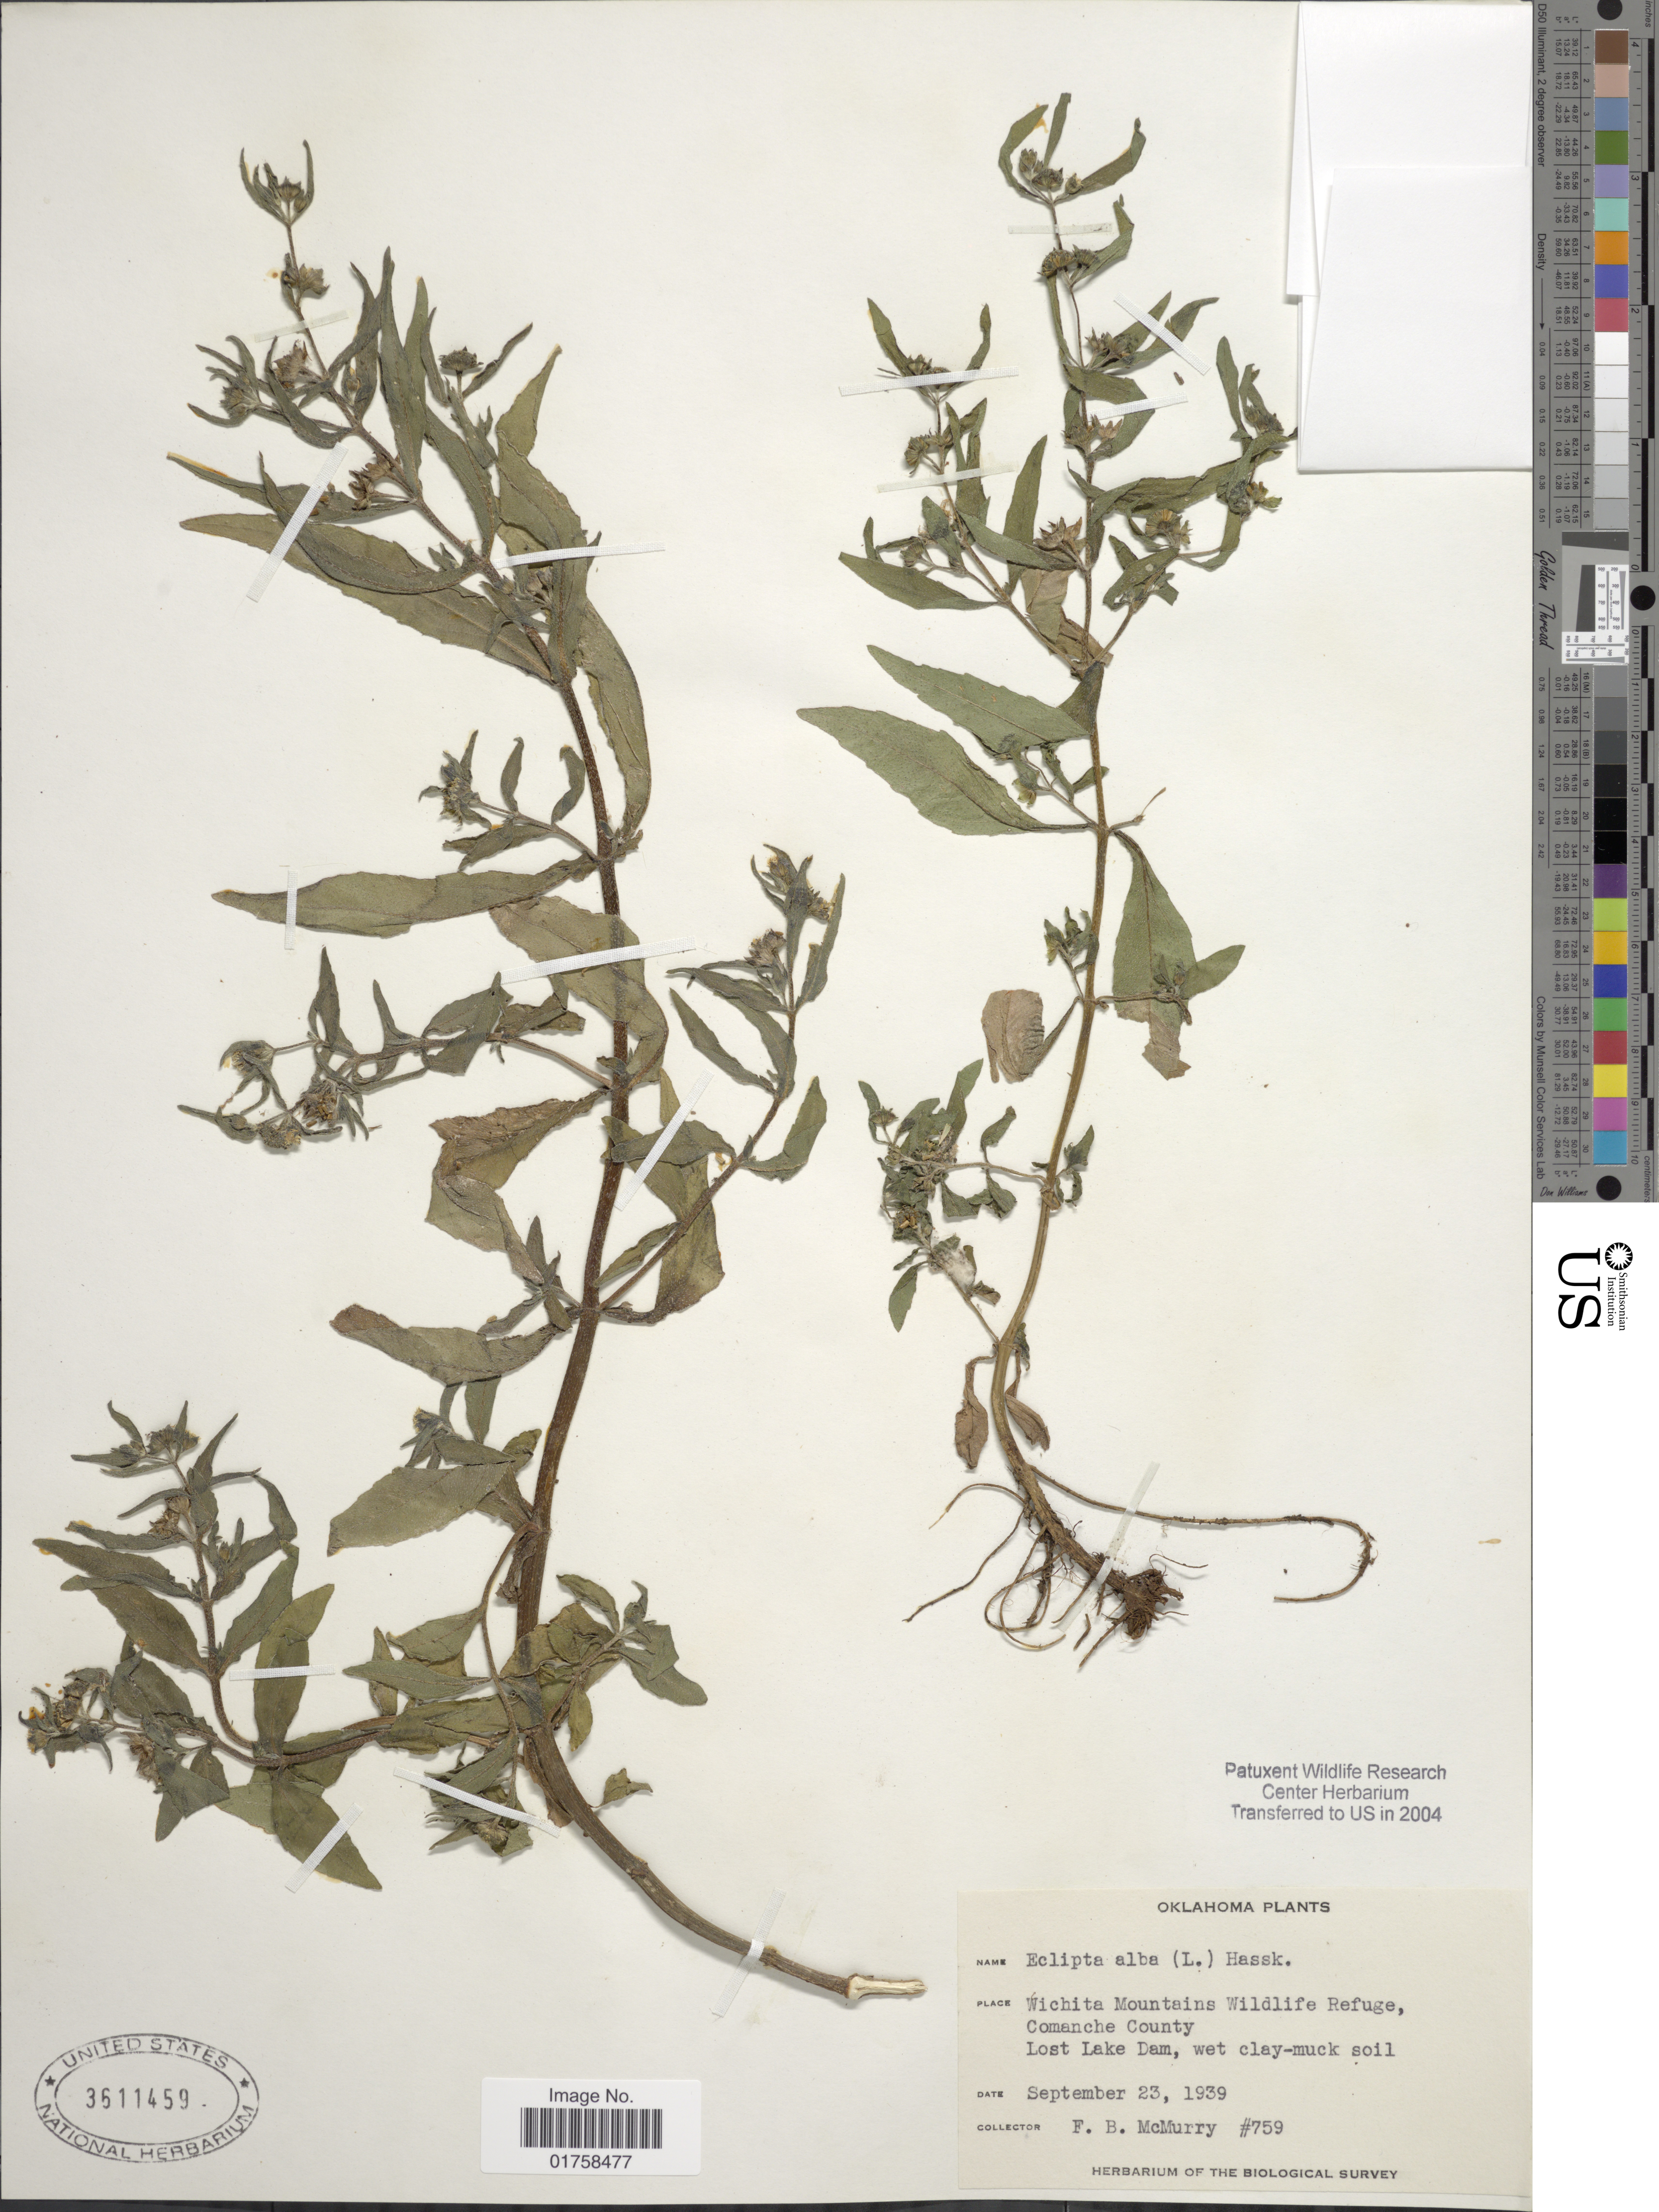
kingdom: Plantae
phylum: Tracheophyta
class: Magnoliopsida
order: Asterales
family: Asteraceae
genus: Eclipta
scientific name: Eclipta alba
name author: (L.) Hassk.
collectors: F. B. McMurry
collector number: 759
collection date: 1939-09-23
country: United States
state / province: Oklahoma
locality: Oklahoma. Wichita Mountains Wildlife Refuge, Comache County. Lost Lake Dam,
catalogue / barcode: US 3511459